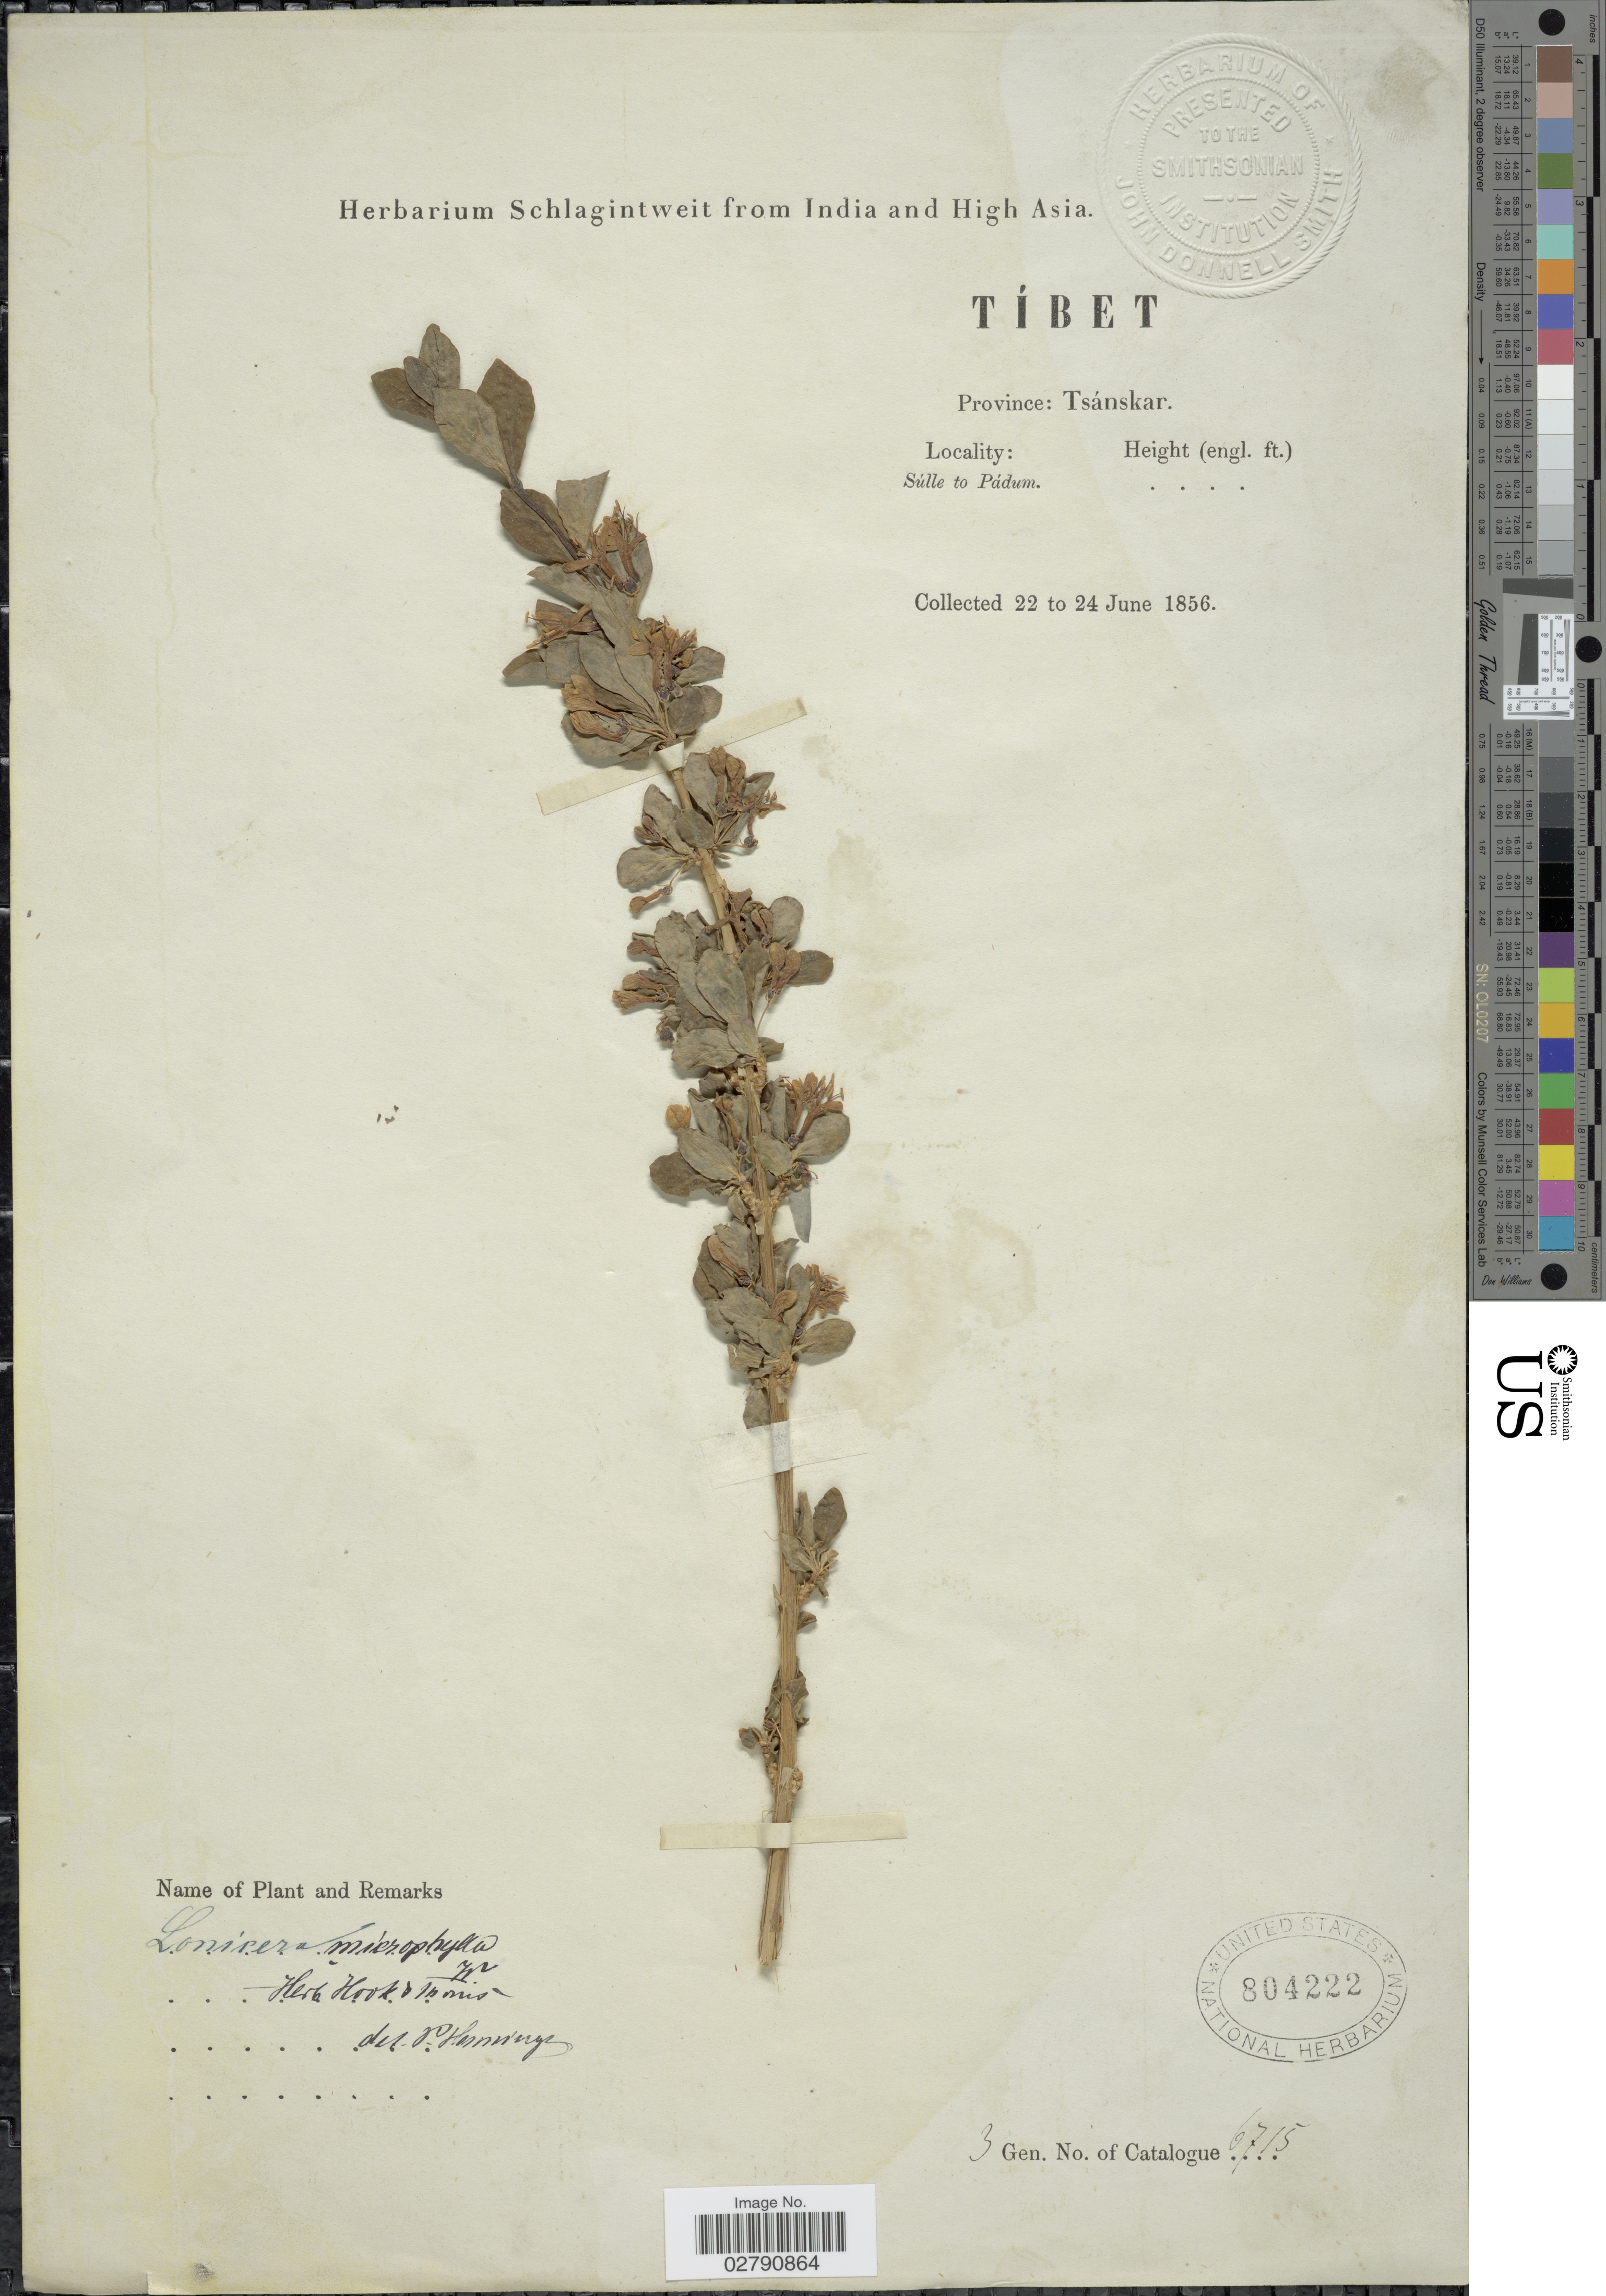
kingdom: Plantae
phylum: Tracheophyta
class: Magnoliopsida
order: Dipsacales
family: Caprifoliaceae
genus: Lonicera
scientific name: Lonicera microphylla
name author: Willd. ex Schult.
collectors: ex herb. Schlagintweit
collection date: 1856-06-22/1856-06-24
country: China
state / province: Xizang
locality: Tíbet. Province: Tsánskar. Súlle to Pádum.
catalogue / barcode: US 804222